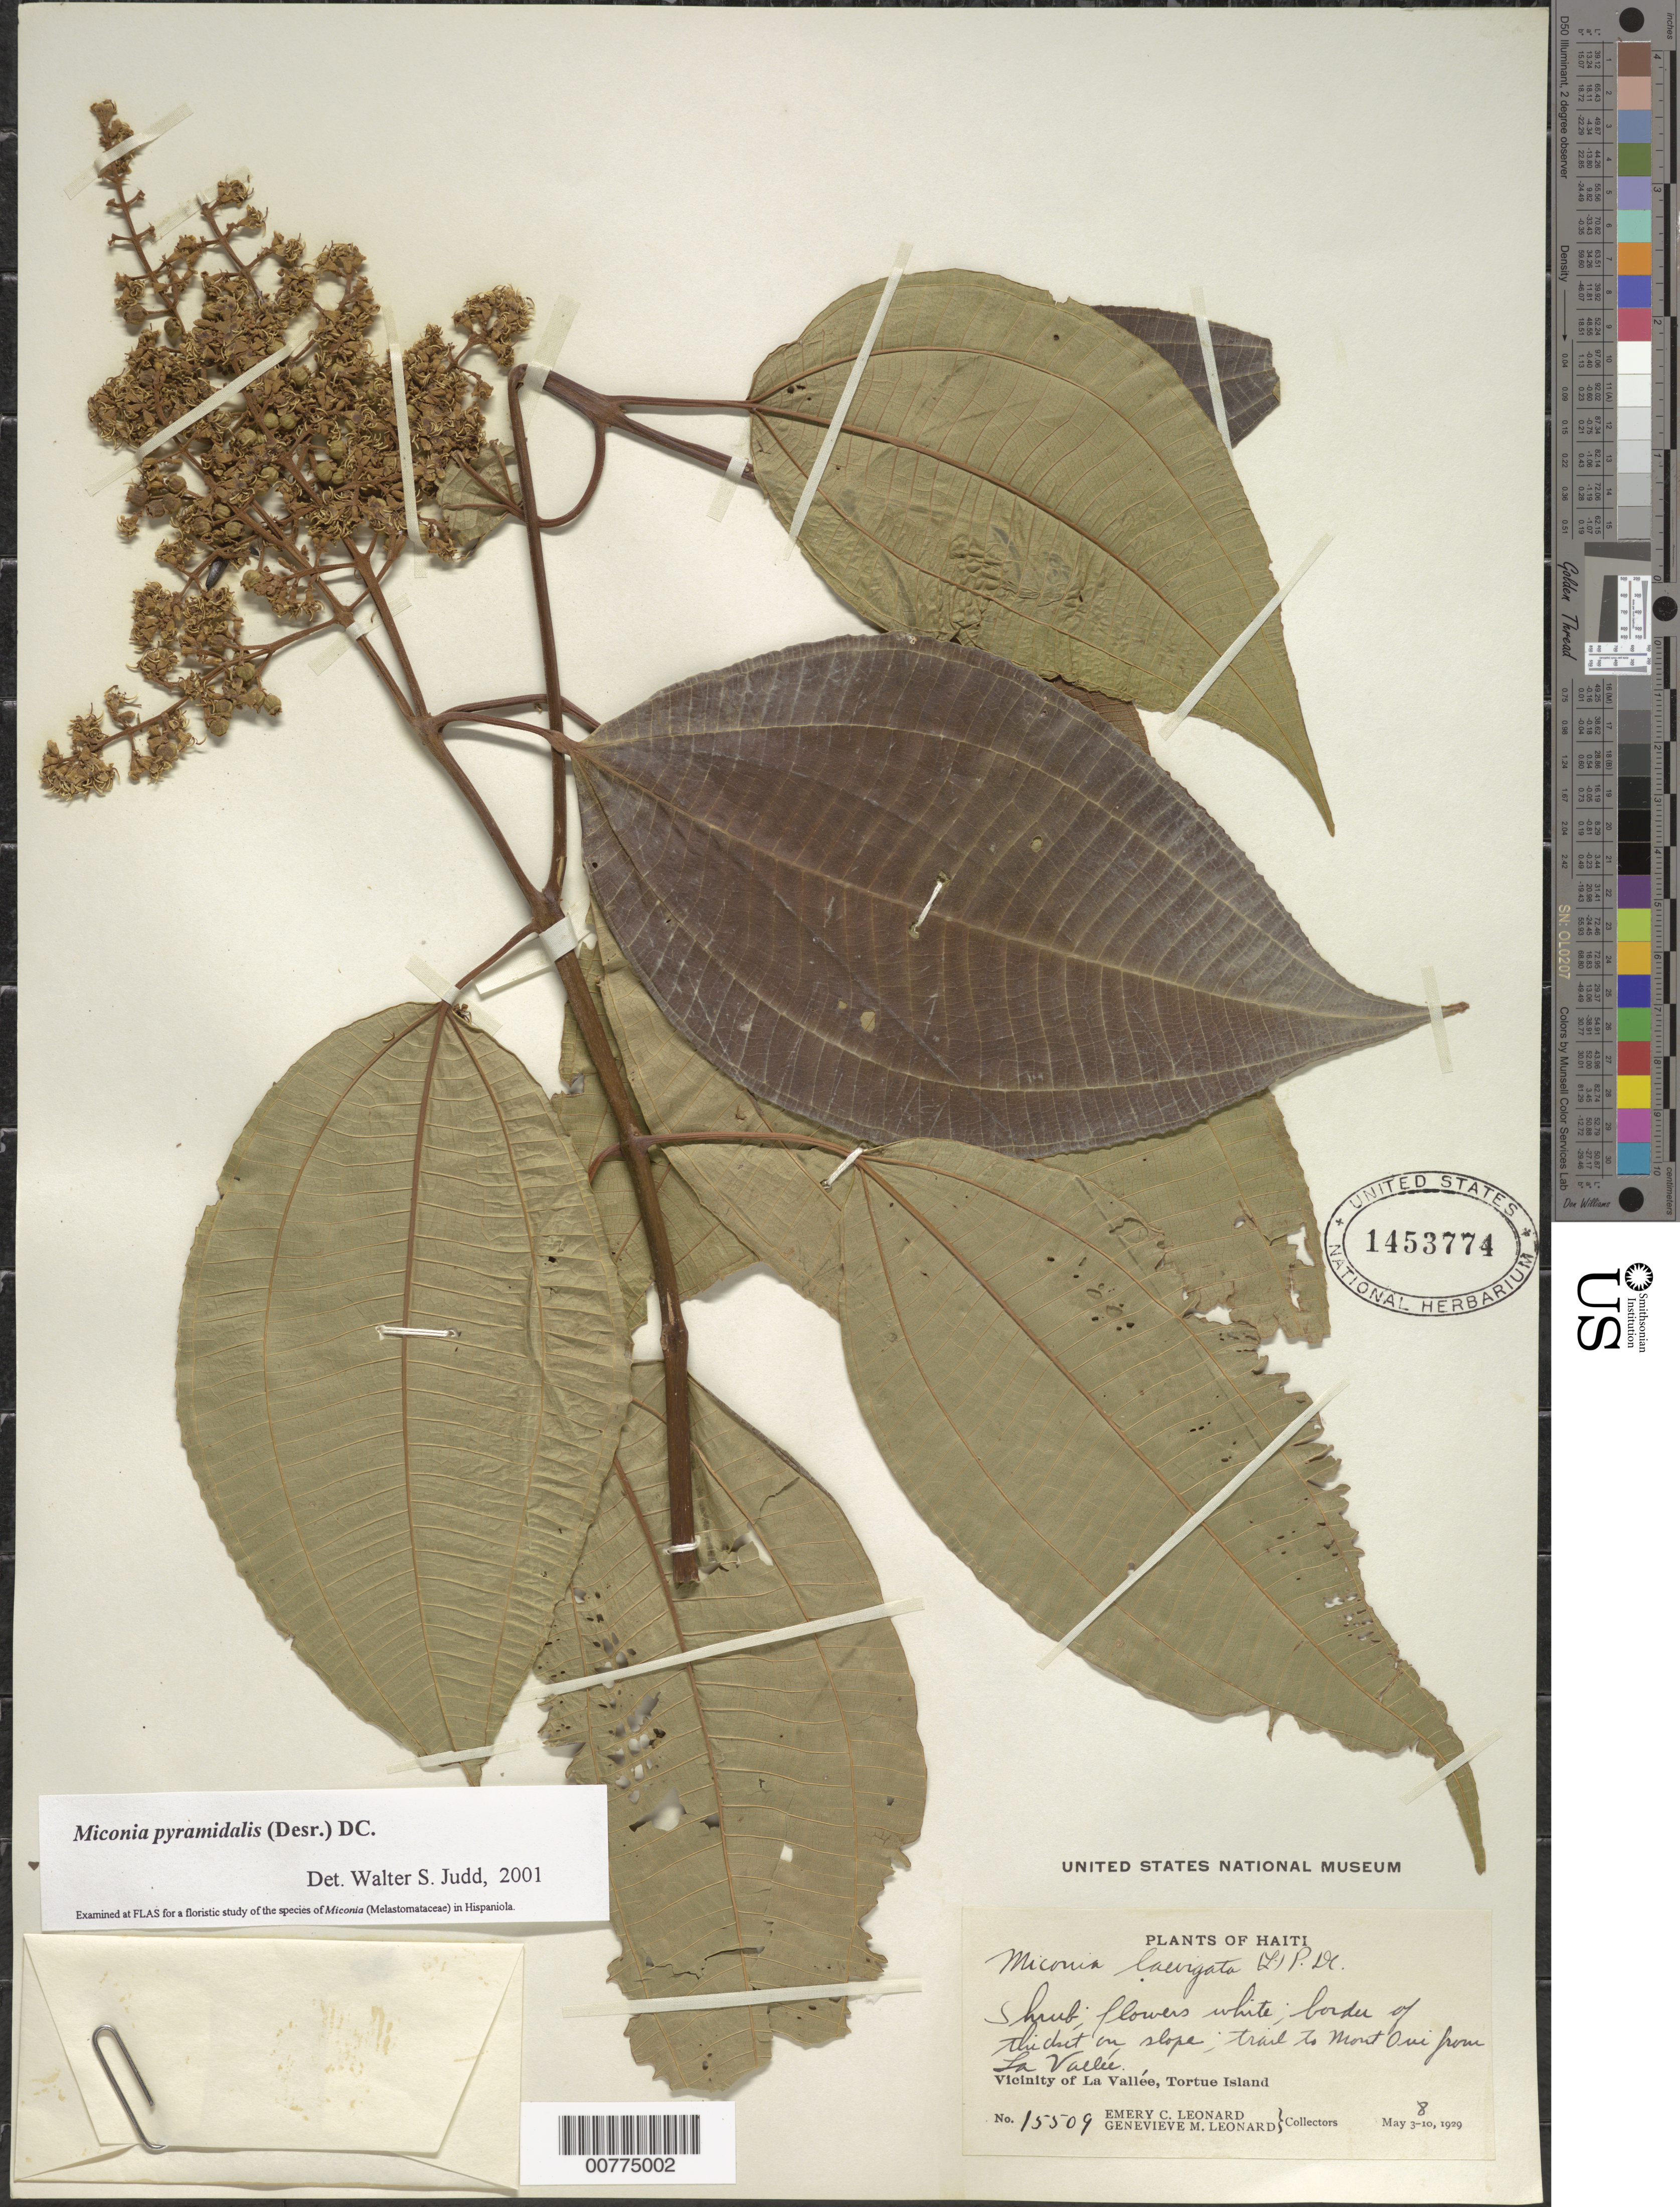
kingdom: Plantae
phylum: Tracheophyta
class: Magnoliopsida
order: Myrtales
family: Melastomataceae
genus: Miconia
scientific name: Miconia pyramidalis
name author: (Desr.) DC.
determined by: Judd, Walter S.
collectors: E. C. Leonard & G. M. Leonard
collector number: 15509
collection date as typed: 08 May 1929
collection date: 1929-05-08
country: Haiti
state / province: Nord-Óuest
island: Île de la Tortue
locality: Tortue Island, vicinity of La Vallée, trail to Mont Oui from La Vallée.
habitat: Border of thicket on slope.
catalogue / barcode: US 1453774